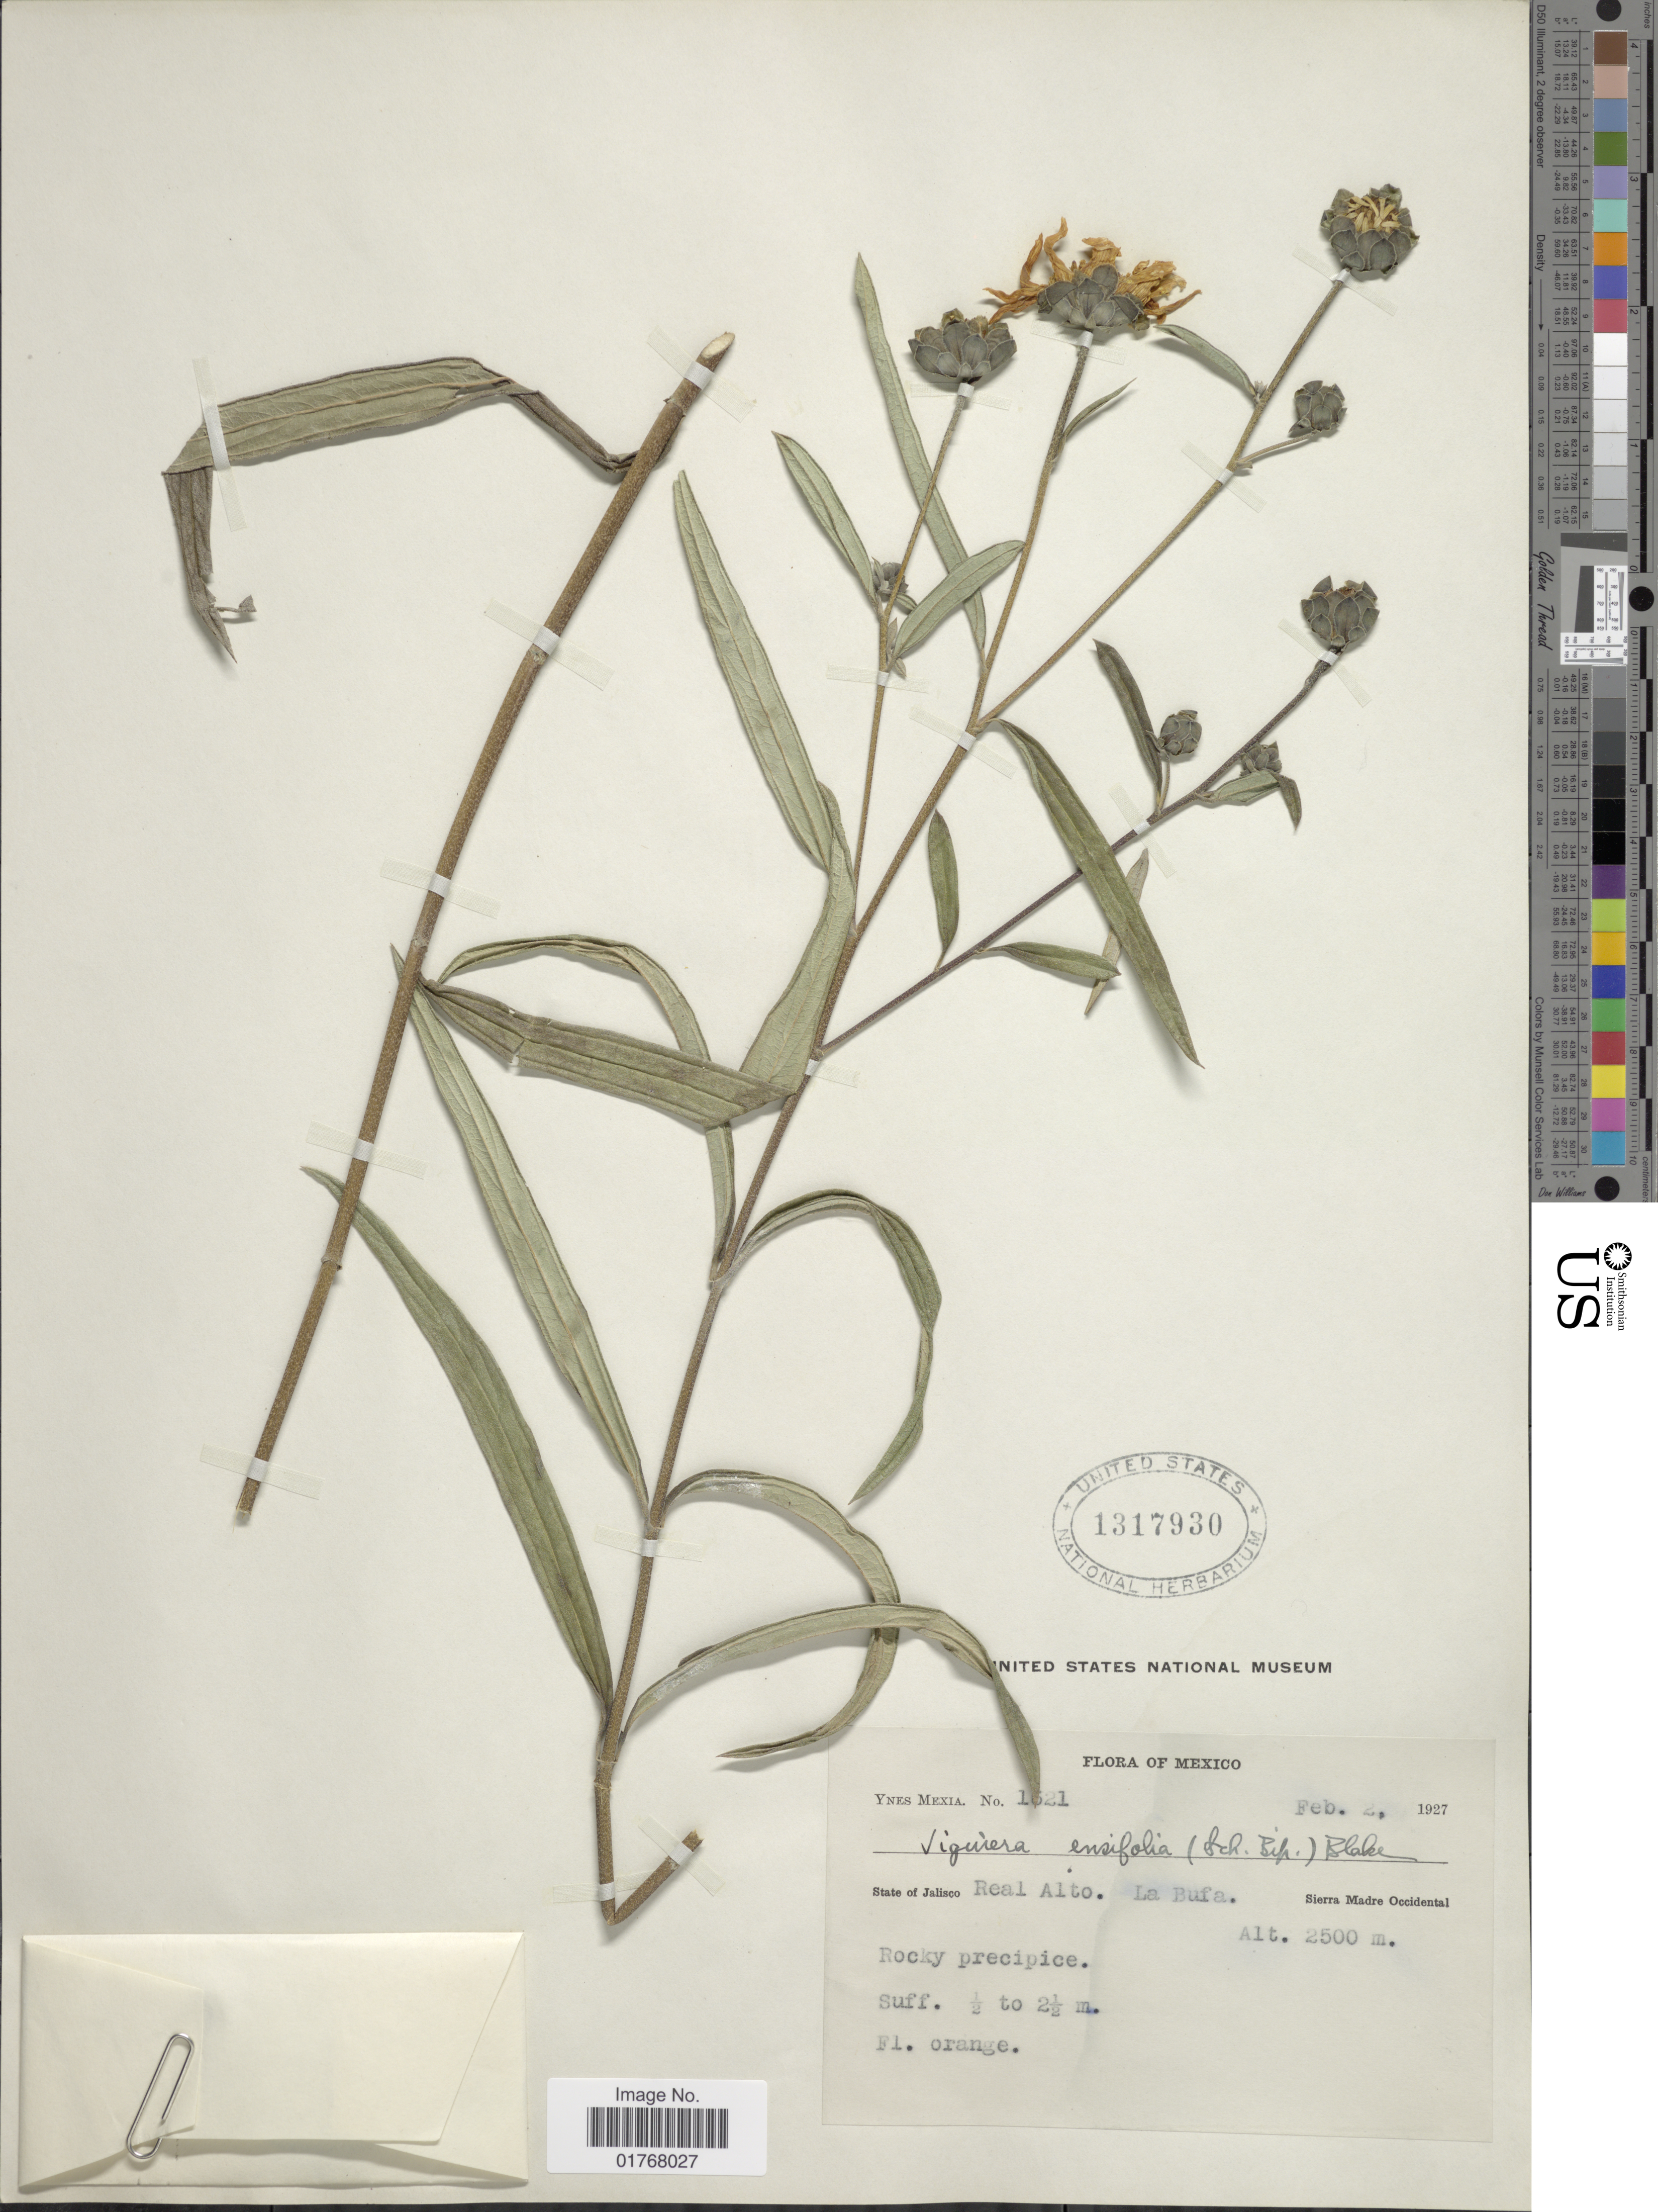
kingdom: Plantae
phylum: Tracheophyta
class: Magnoliopsida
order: Asterales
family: Asteraceae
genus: Viguiera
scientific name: Viguiera ensifolia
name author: (Madison) S.F. Blake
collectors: Y. Mexia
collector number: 1621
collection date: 1927-02-02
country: Mexico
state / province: Jalisco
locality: Real Alto, La Bufa, Sierra Madre Occidental. Rocky precipice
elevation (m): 2500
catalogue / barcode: US 1317930